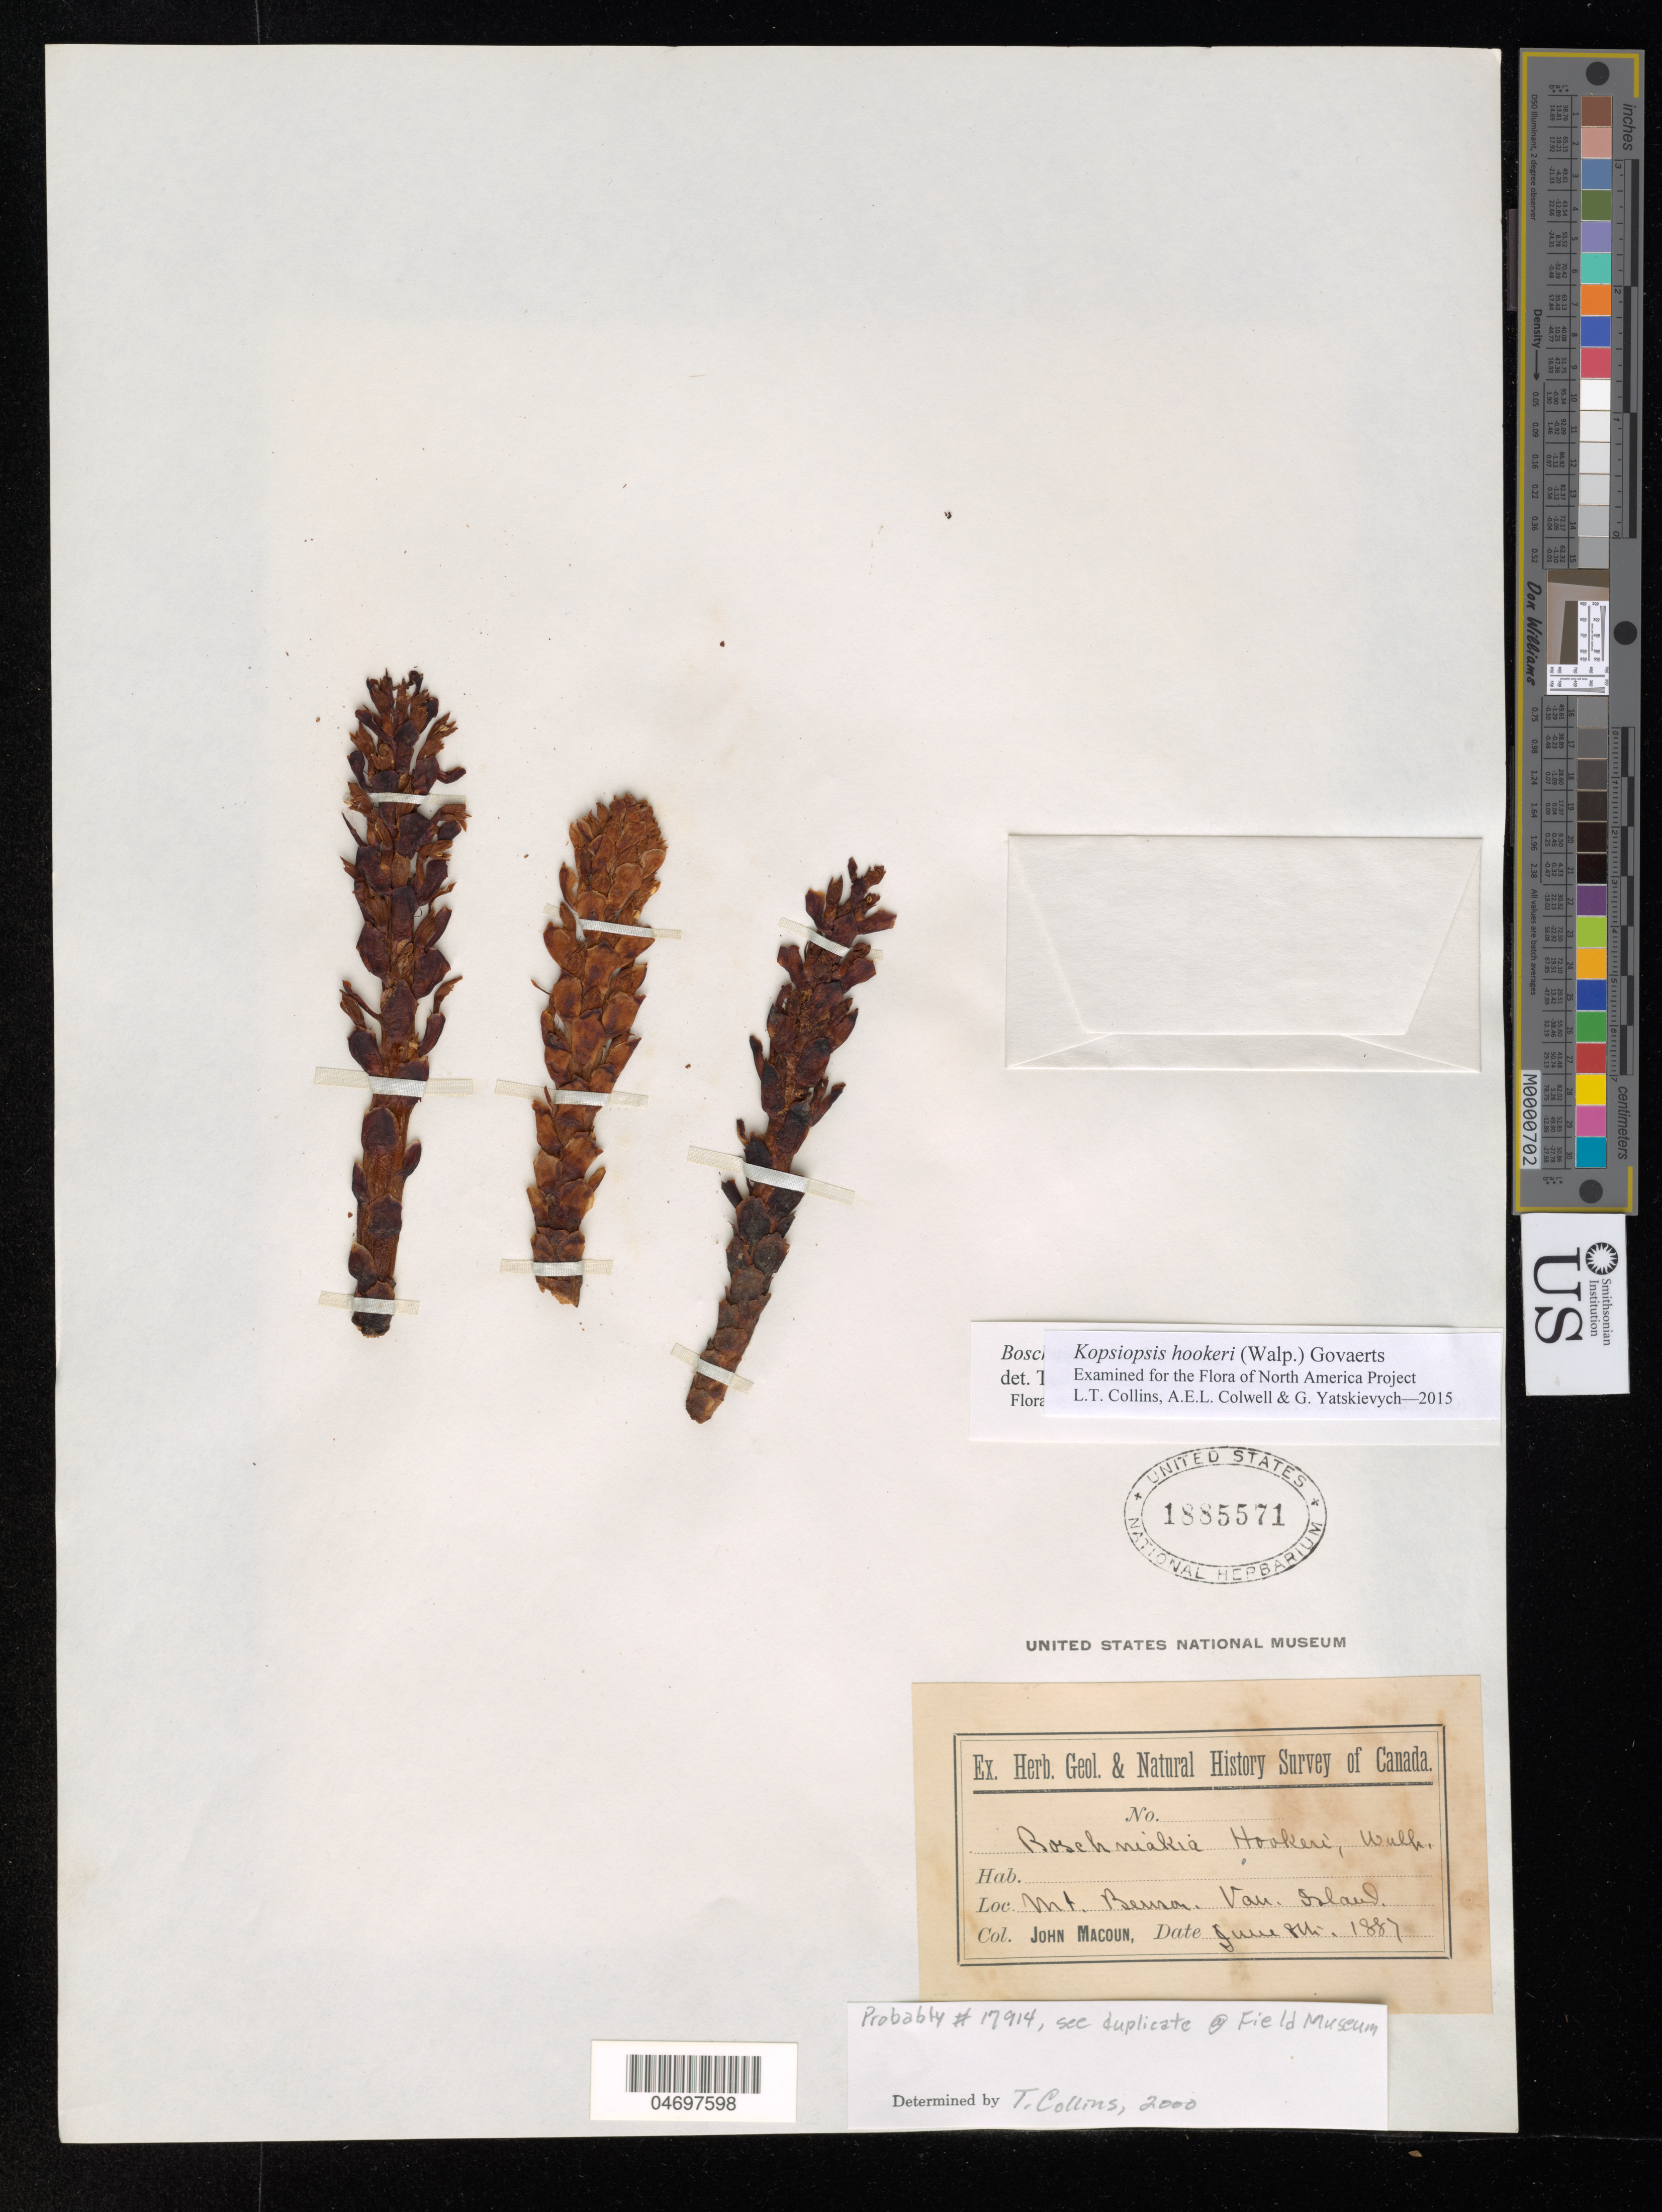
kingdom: Plantae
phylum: Tracheophyta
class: Magnoliopsida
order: Lamiales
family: Orobanchaceae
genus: Kopsiopsis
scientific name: Kopsiopsis hookeri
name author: (Walp.) Govaerts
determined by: Collins, L. T.; Colwell, A. E.; Yatskievych, G. A.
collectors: J. Macoun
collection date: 1887-06-08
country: Canada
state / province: British Columbia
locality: Vancouver Island, Mt. Benson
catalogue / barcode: US 1885571